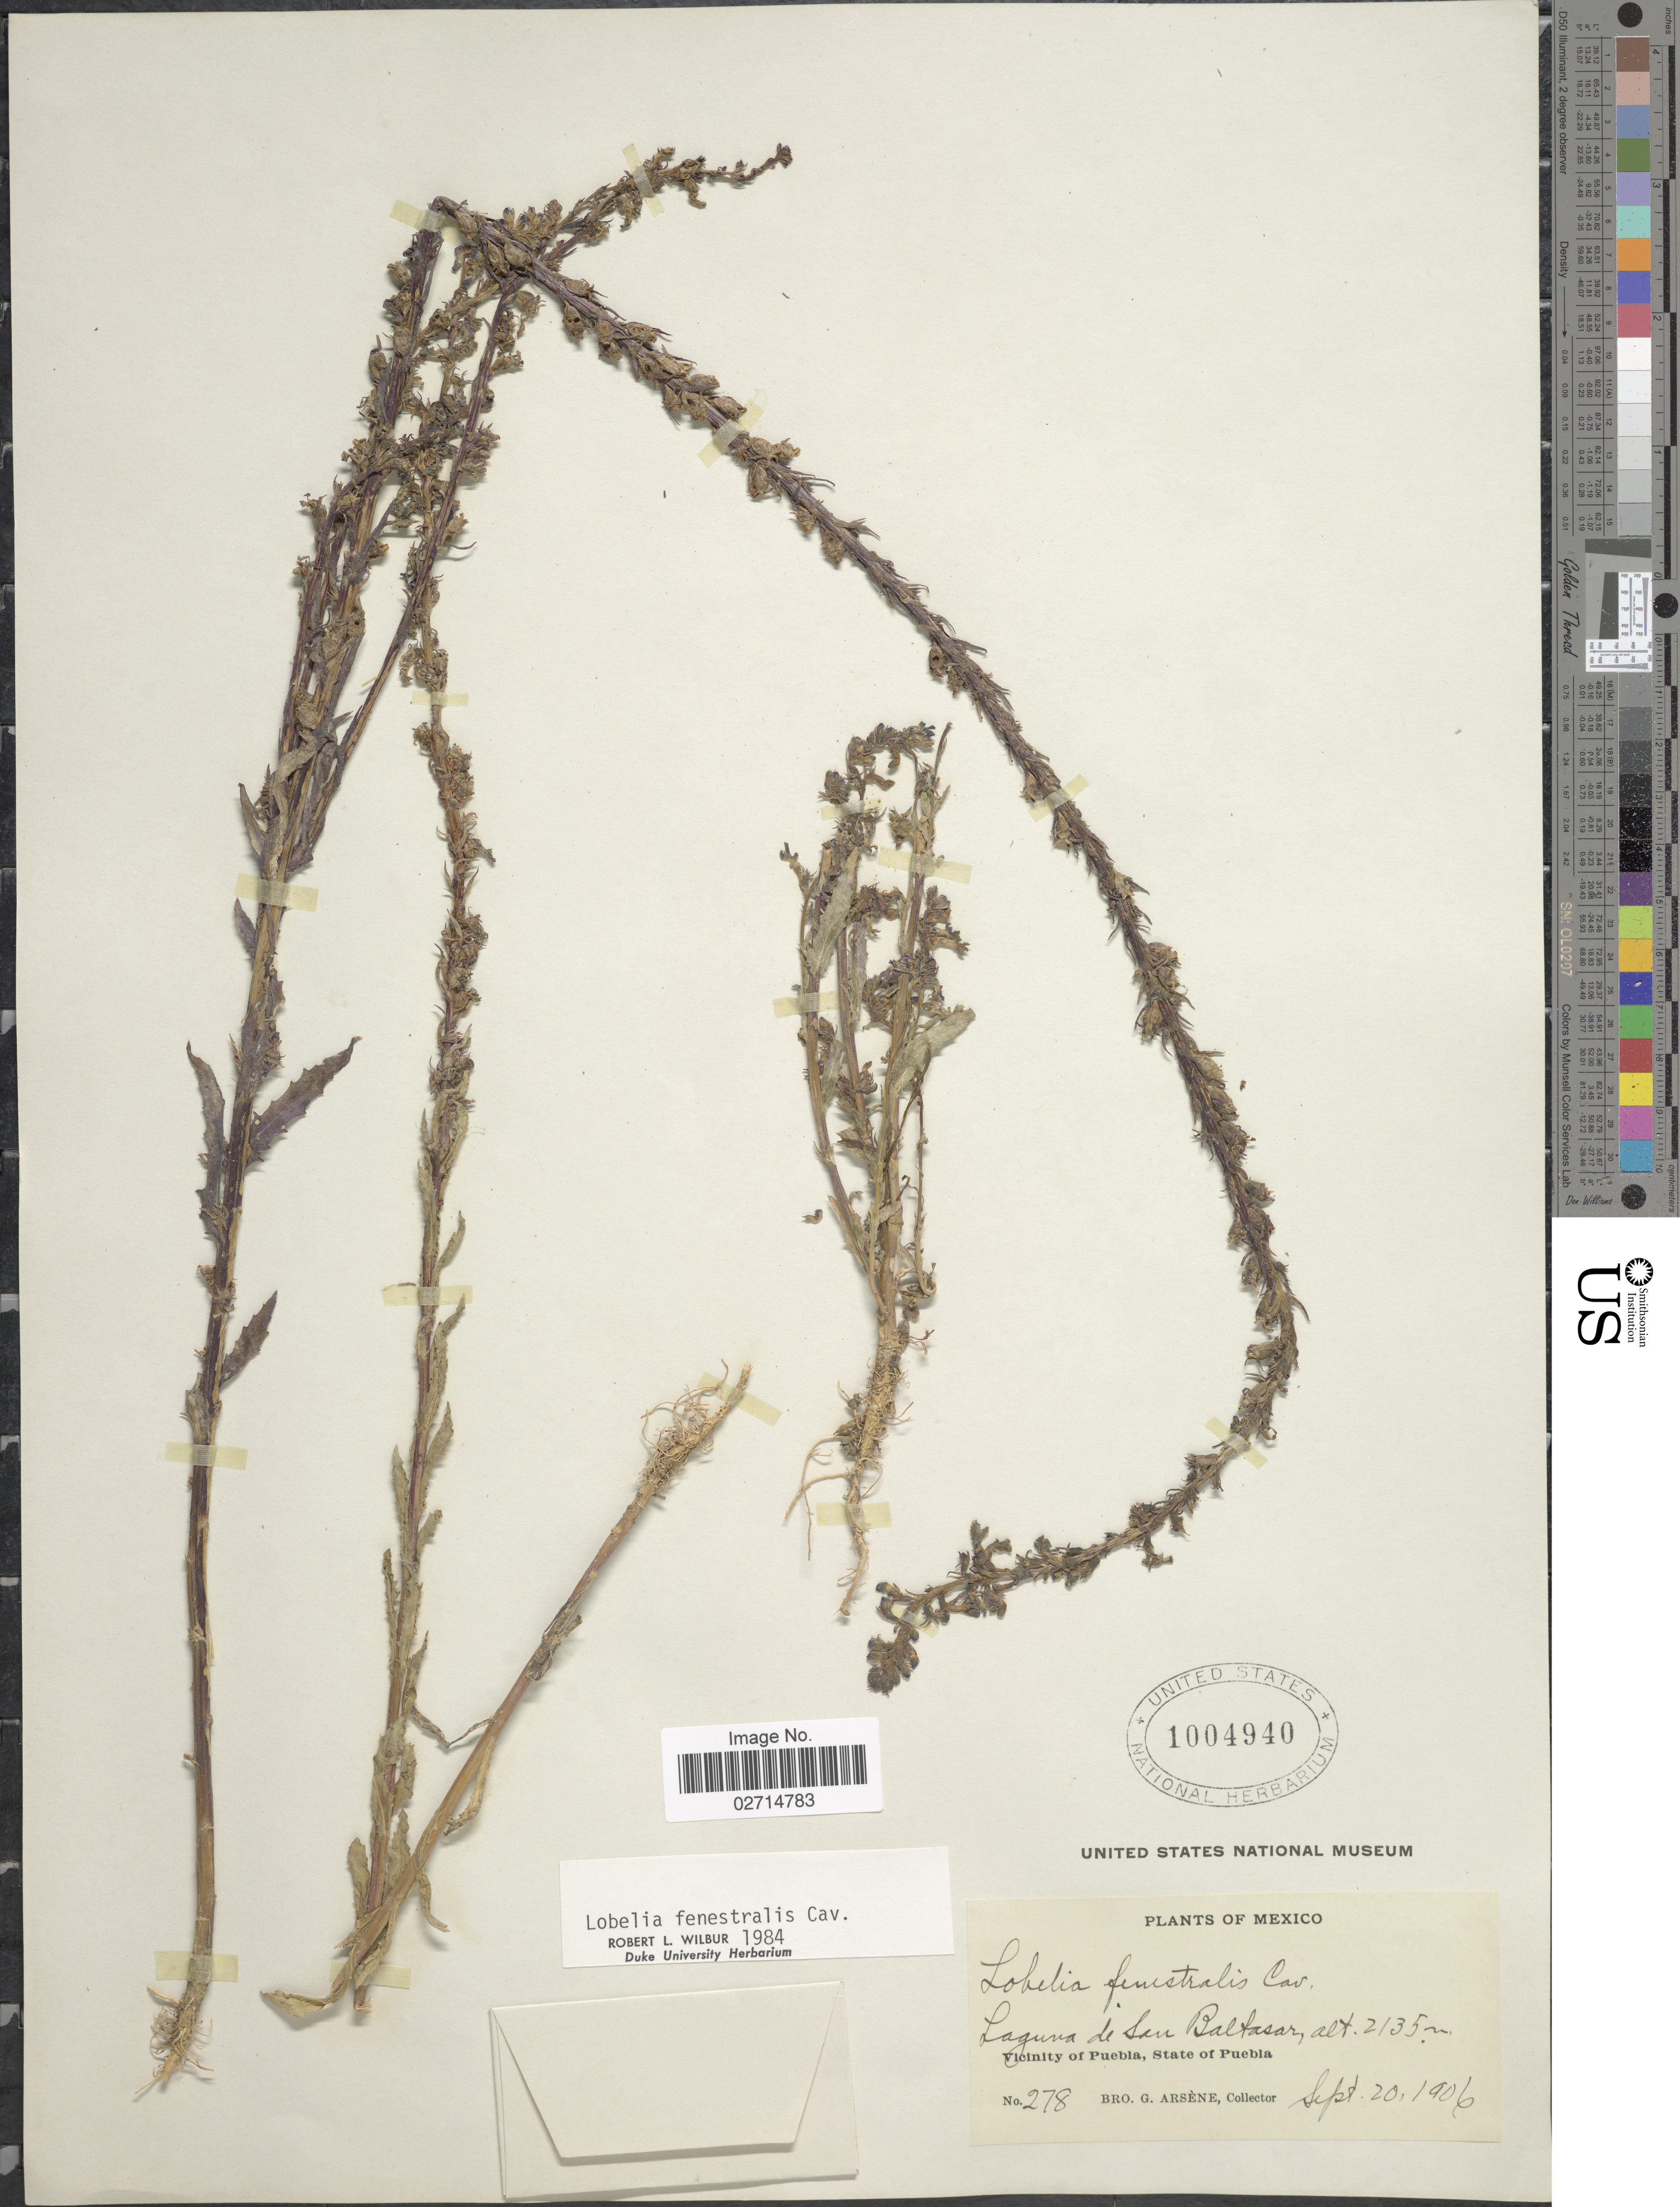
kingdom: Plantae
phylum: Tracheophyta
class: Magnoliopsida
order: Asterales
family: Campanulaceae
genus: Lobelia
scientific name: Lobelia fenestralis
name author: Cav.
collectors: Bro. G. Arsène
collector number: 278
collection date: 1906-09-20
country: Mexico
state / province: Puebla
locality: Laguna de San Baltasar. Vicinity of Puebla.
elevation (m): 2135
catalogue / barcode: US 1004940